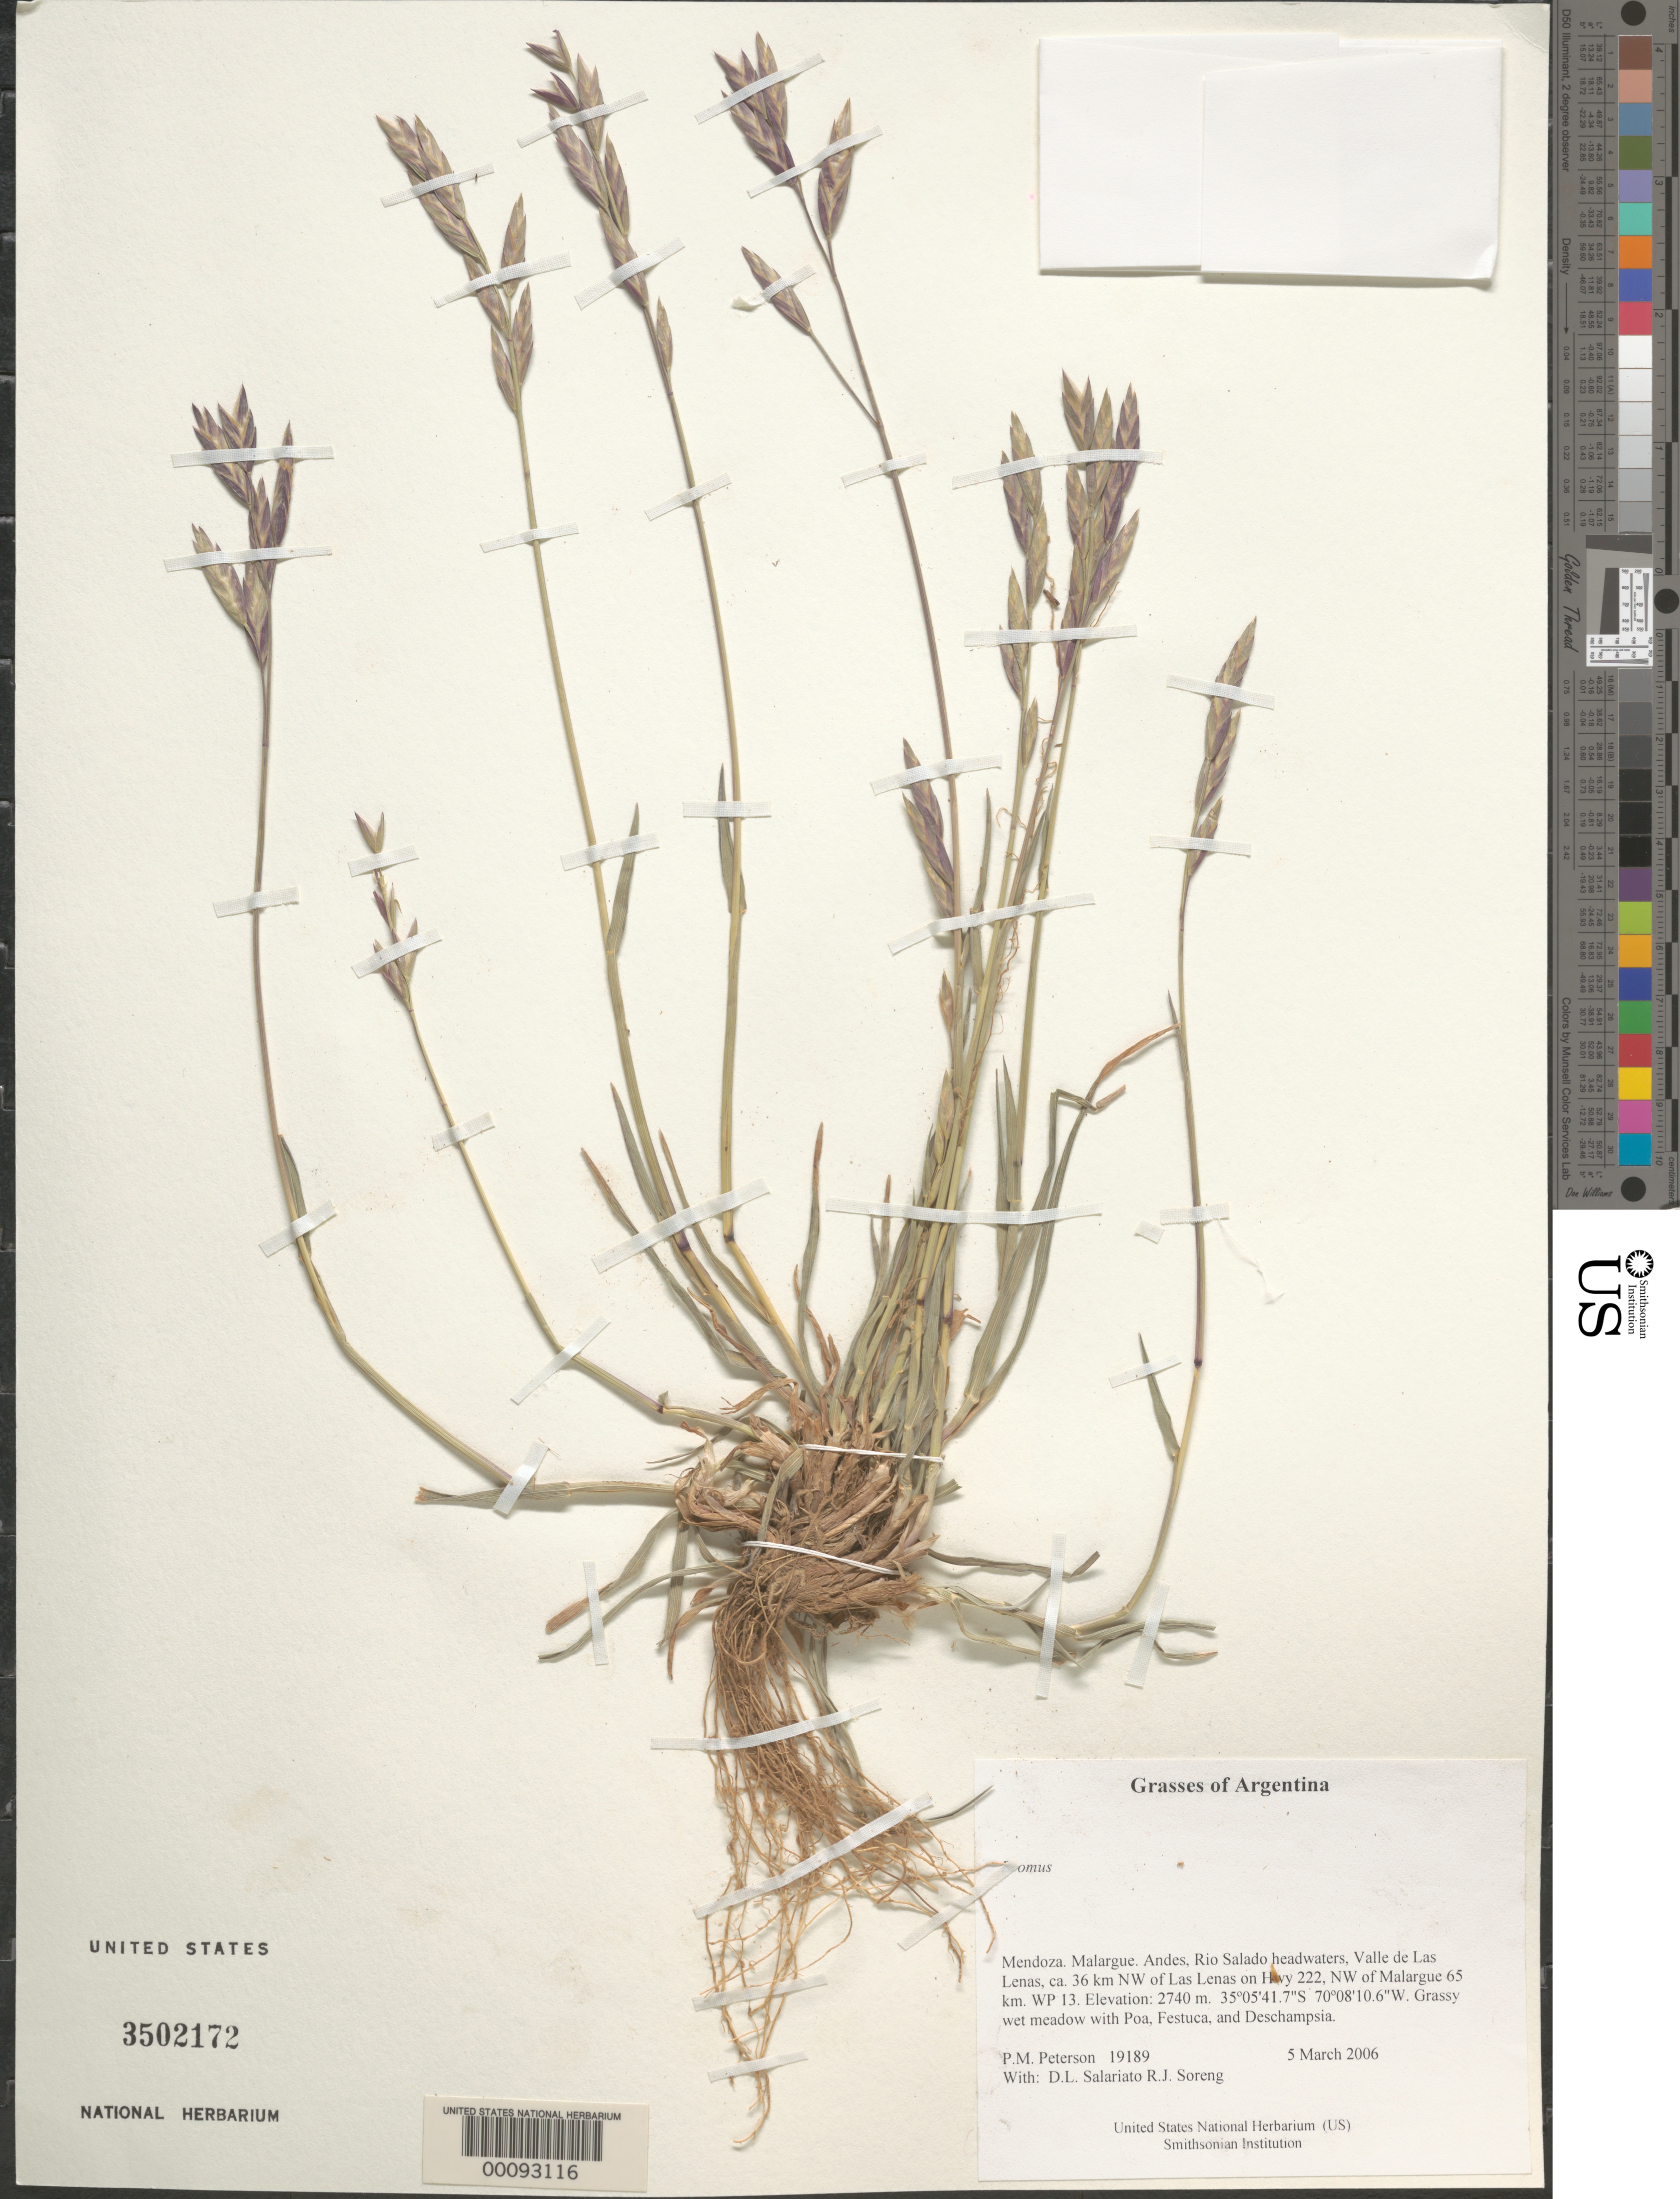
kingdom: Plantae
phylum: Tracheophyta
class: Liliopsida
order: Poales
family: Poaceae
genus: Bromus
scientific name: Bromus sp.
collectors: P. M. Peterson, R. J. Soreng, D. Salariato & A. Panizza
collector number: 19189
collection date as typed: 05 Mar 2006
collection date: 2006-03-05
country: Argentina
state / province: Mendoza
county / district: Malargue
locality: Andes, Rio Salado headwaters, Valle de Las Lenas, ca. 36 km NW of Las Lenas on Hwy 222, NW of Malargue 65 km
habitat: Grassy wet meadow with Poa, Festuca, and Deschampsia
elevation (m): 2740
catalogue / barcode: US 3502172